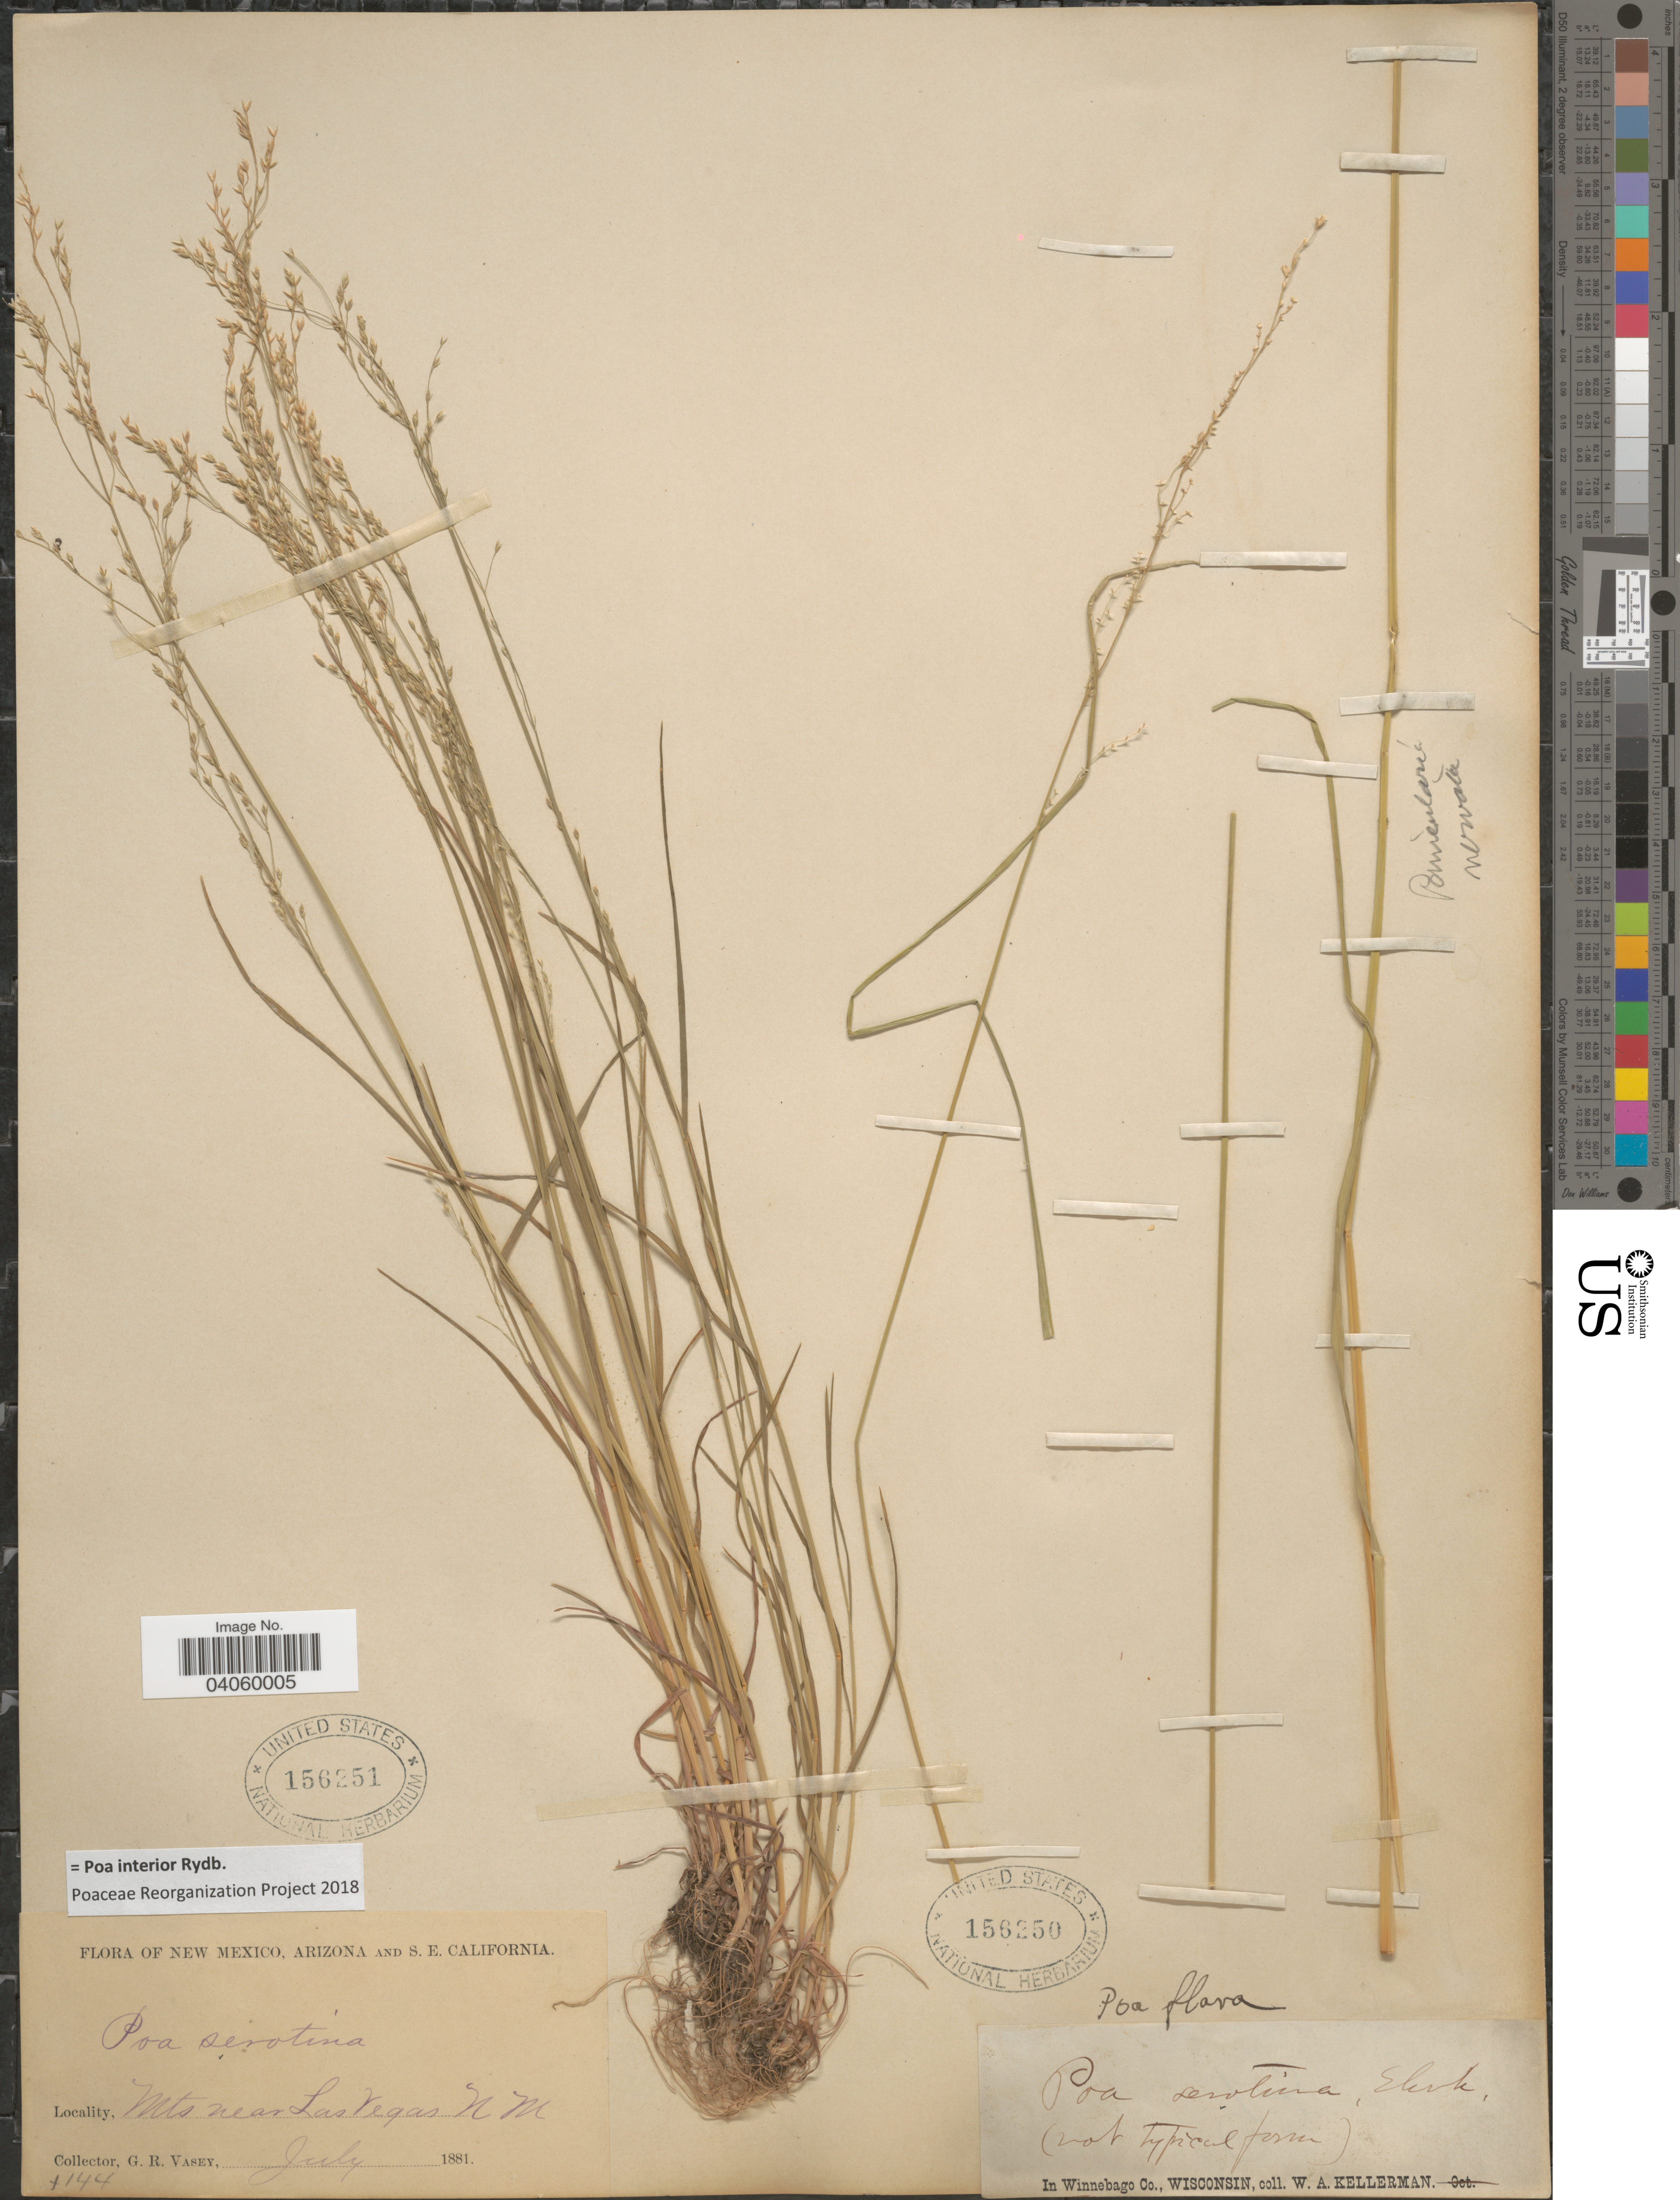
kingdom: Plantae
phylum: Tracheophyta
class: Liliopsida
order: Poales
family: Poaceae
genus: Poa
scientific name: Poa interior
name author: Rydb.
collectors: W. Kellerman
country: United States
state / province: Wisconsin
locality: In Winnebago Co.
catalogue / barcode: US 156250-2